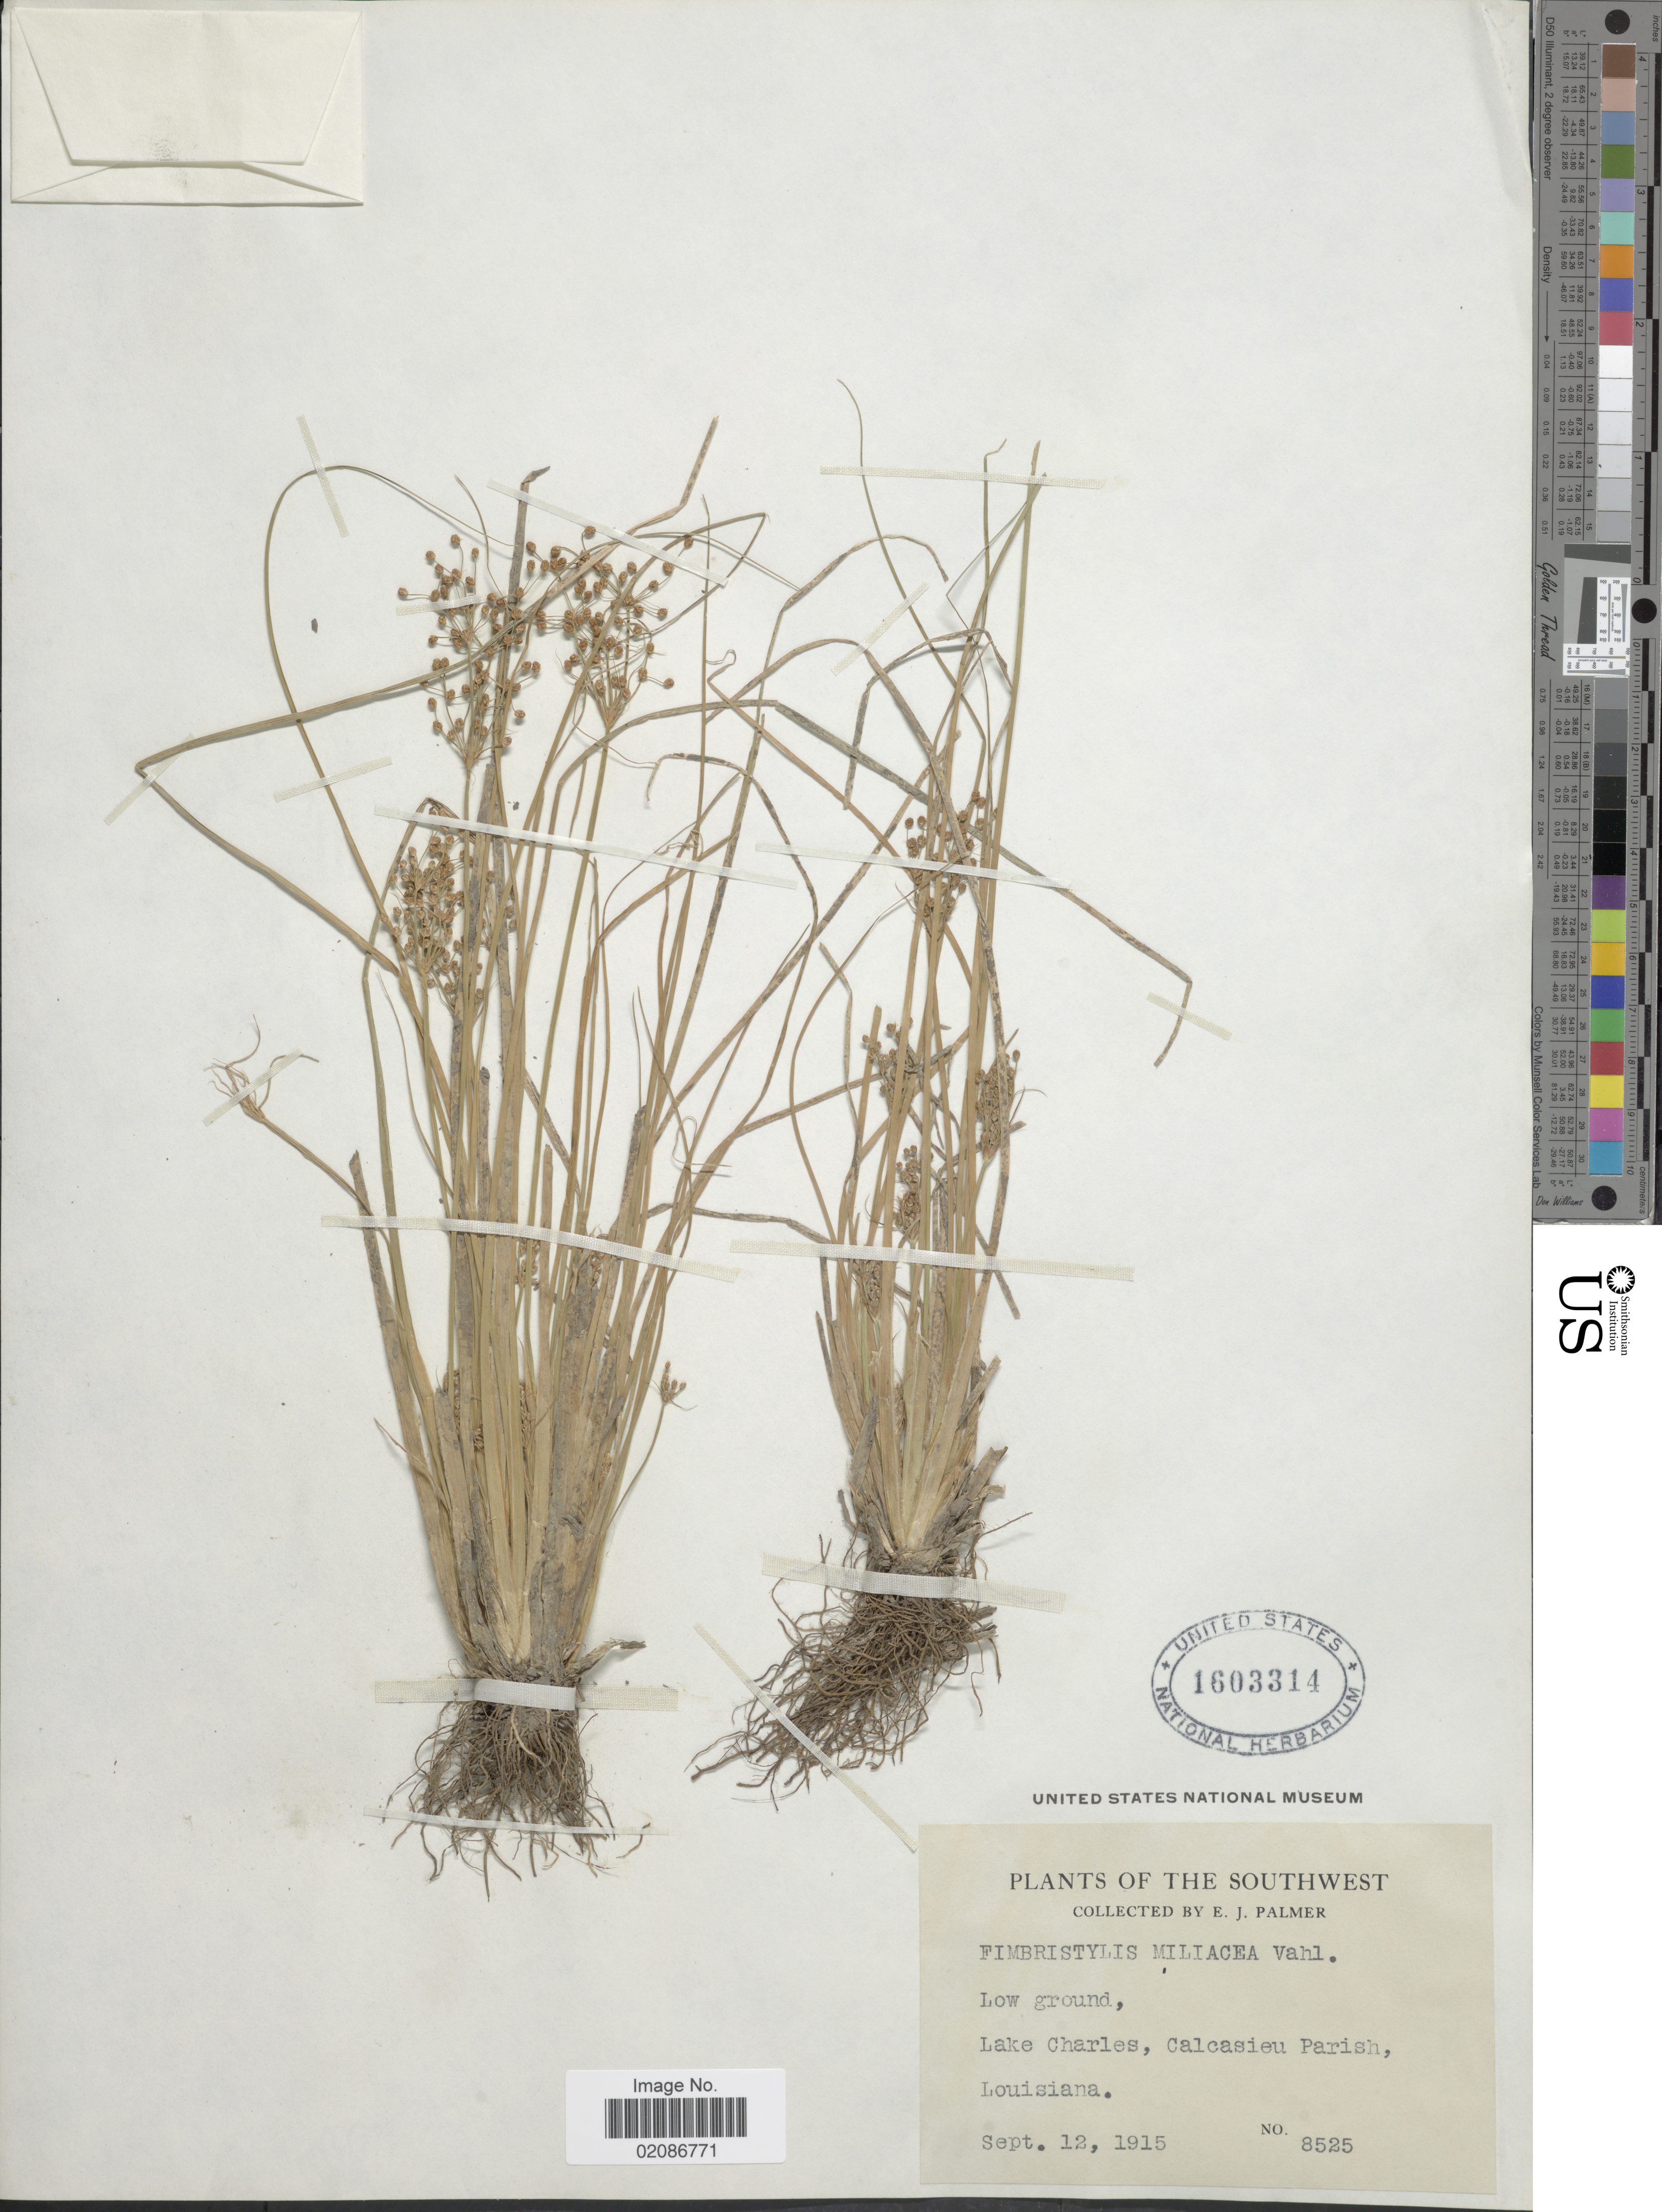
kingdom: Plantae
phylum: Tracheophyta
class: Liliopsida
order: Poales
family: Cyperaceae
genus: Fimbristylis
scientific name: Fimbristylis littoralis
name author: Gaudich.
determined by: Strong, M. T., (US), Smithsonian Institution - National Museum of Natural History (UNITED STATES)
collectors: E. J. Palmer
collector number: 8525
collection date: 1915-09-12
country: United States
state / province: Louisiana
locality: The southwest. Lake Charles, Calcasieu parish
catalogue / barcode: US 1603314